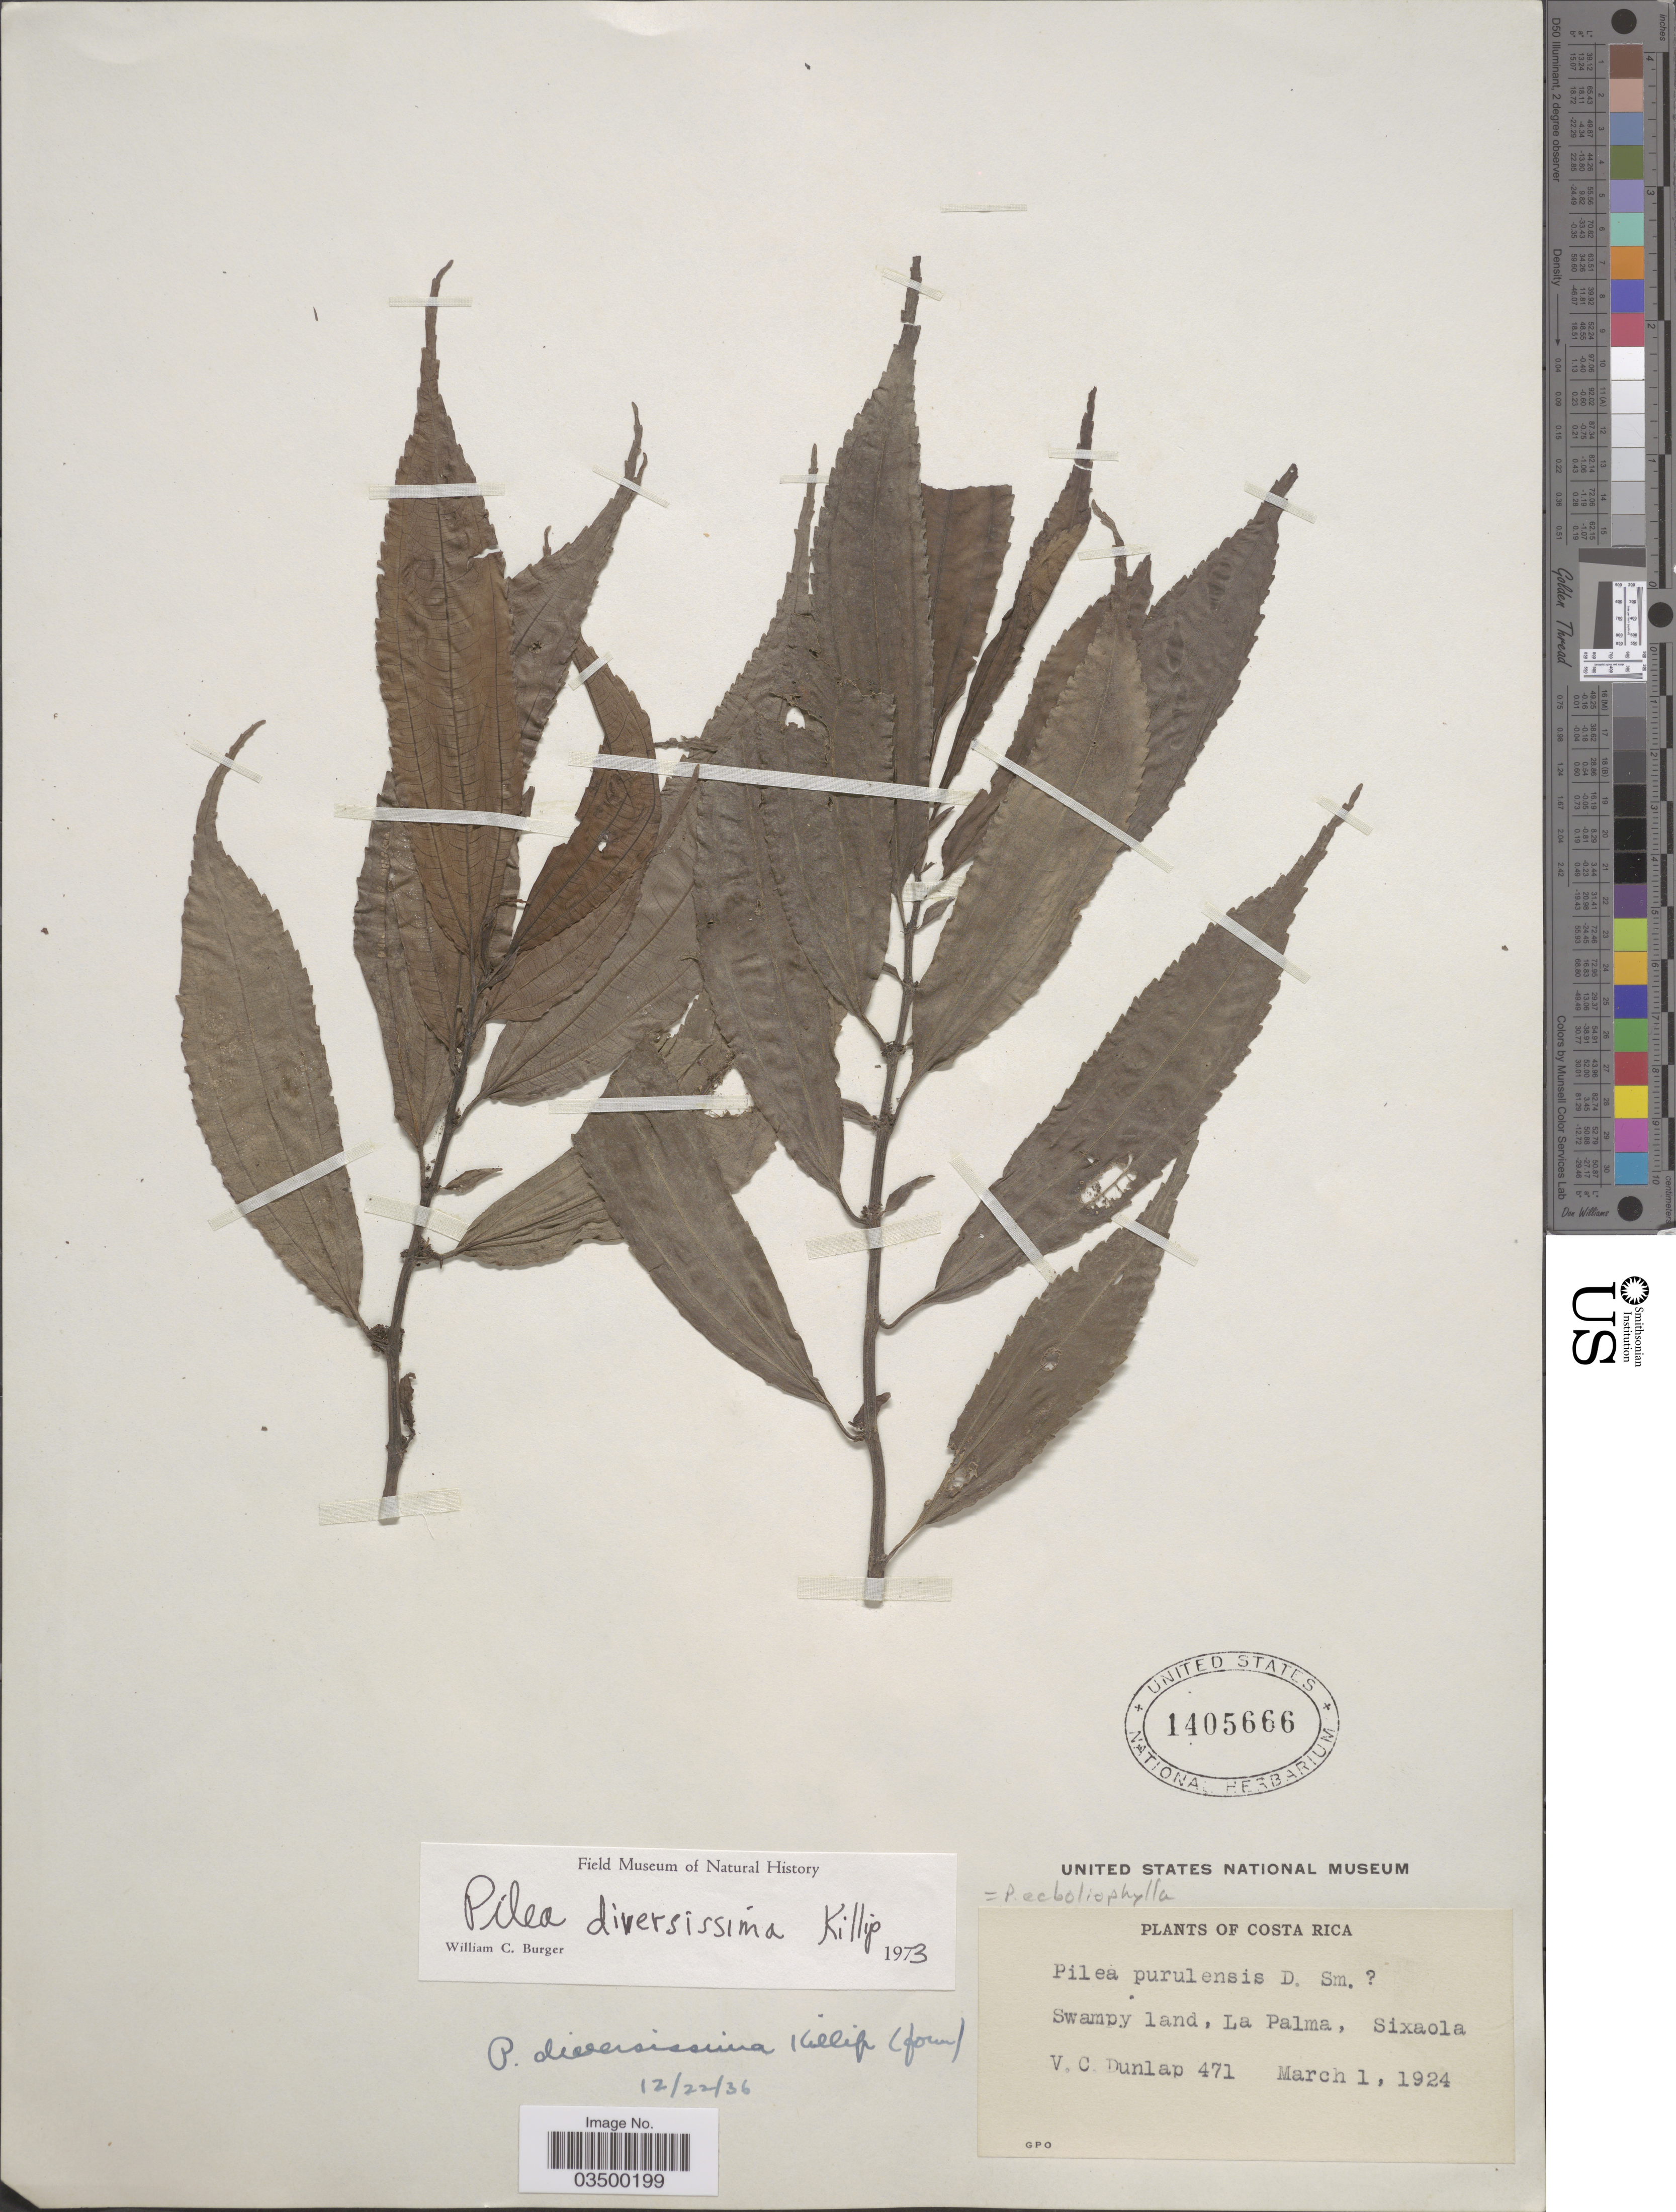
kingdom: Plantae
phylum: Tracheophyta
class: Magnoliopsida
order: Rosales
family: Urticaceae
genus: Pilea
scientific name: Pilea ecbolophylla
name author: Donn. Sm.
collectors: V. C. Dunlap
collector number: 471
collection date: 1924-03-01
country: Costa Rica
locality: Swampy land, La Palma, Sixaola.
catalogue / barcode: US 1405666